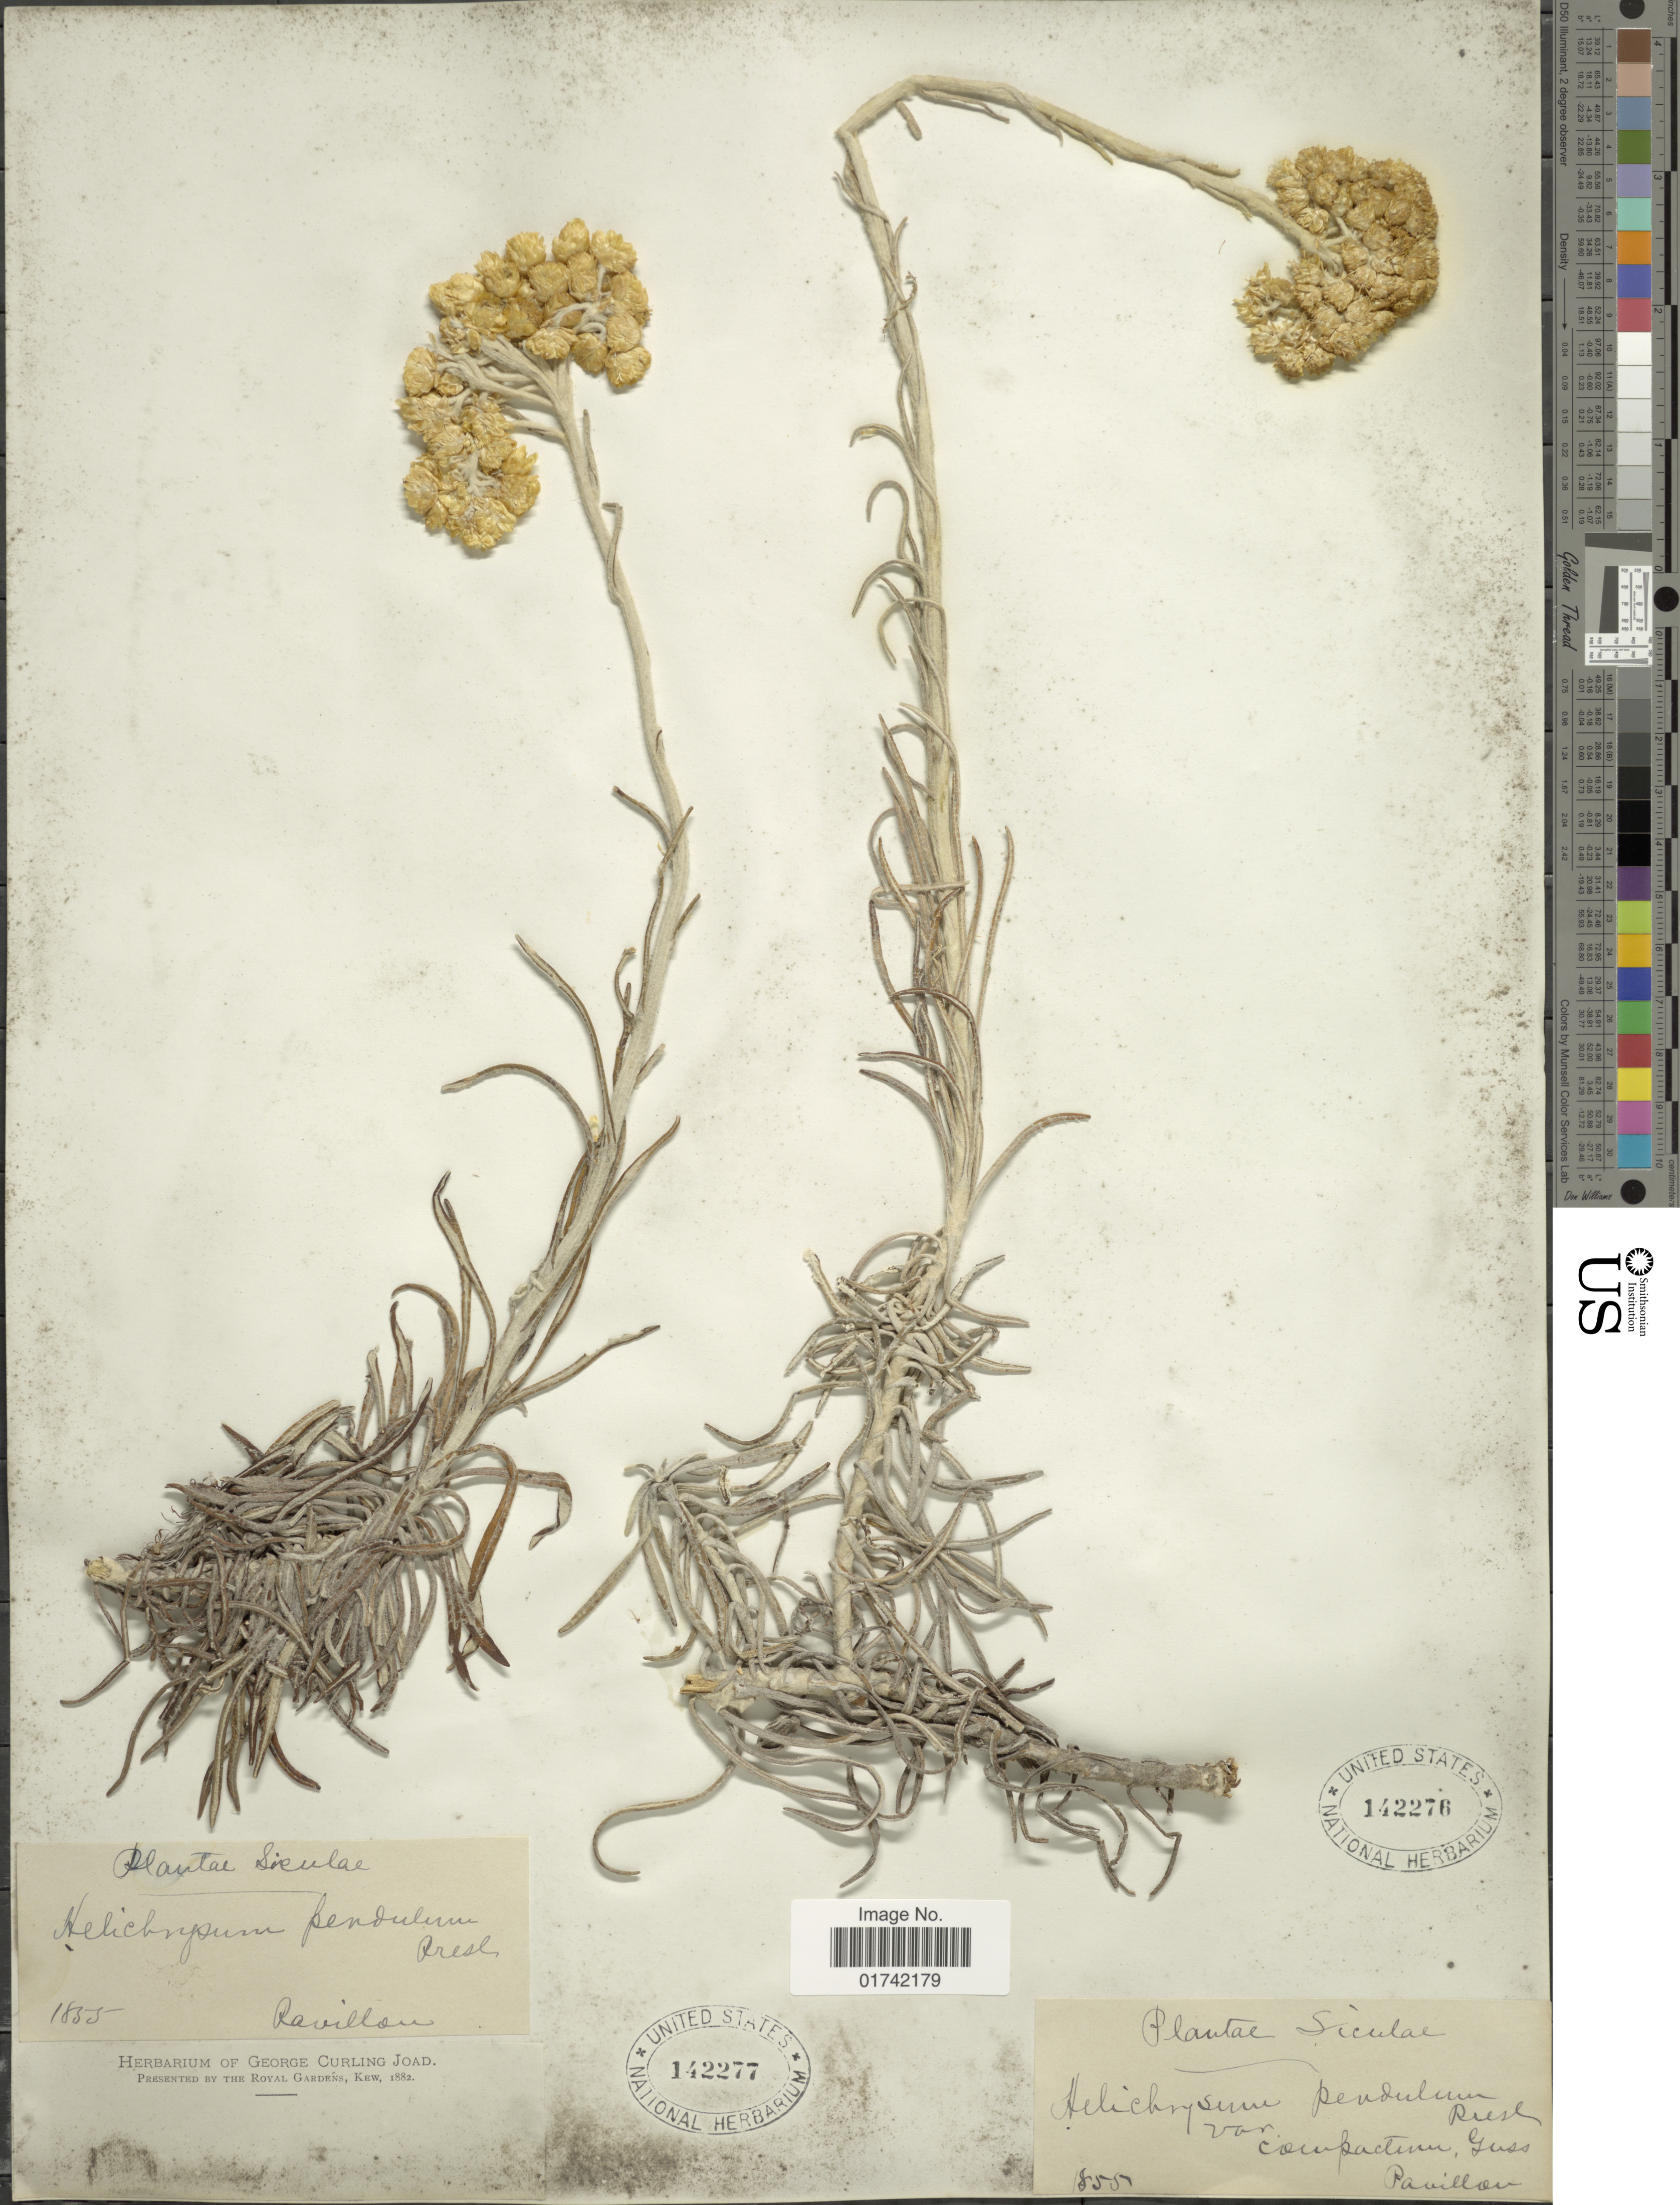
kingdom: Plantae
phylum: Tracheophyta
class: Magnoliopsida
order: Asterales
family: Asteraceae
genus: Helichrysum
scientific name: Helichrysum pendulum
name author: (C. Presl) C. Presl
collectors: Pavillon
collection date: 1855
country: Italy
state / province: Siciliana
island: Sicily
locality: Siculae, Ciewpactim, Guss.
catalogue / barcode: US 142277